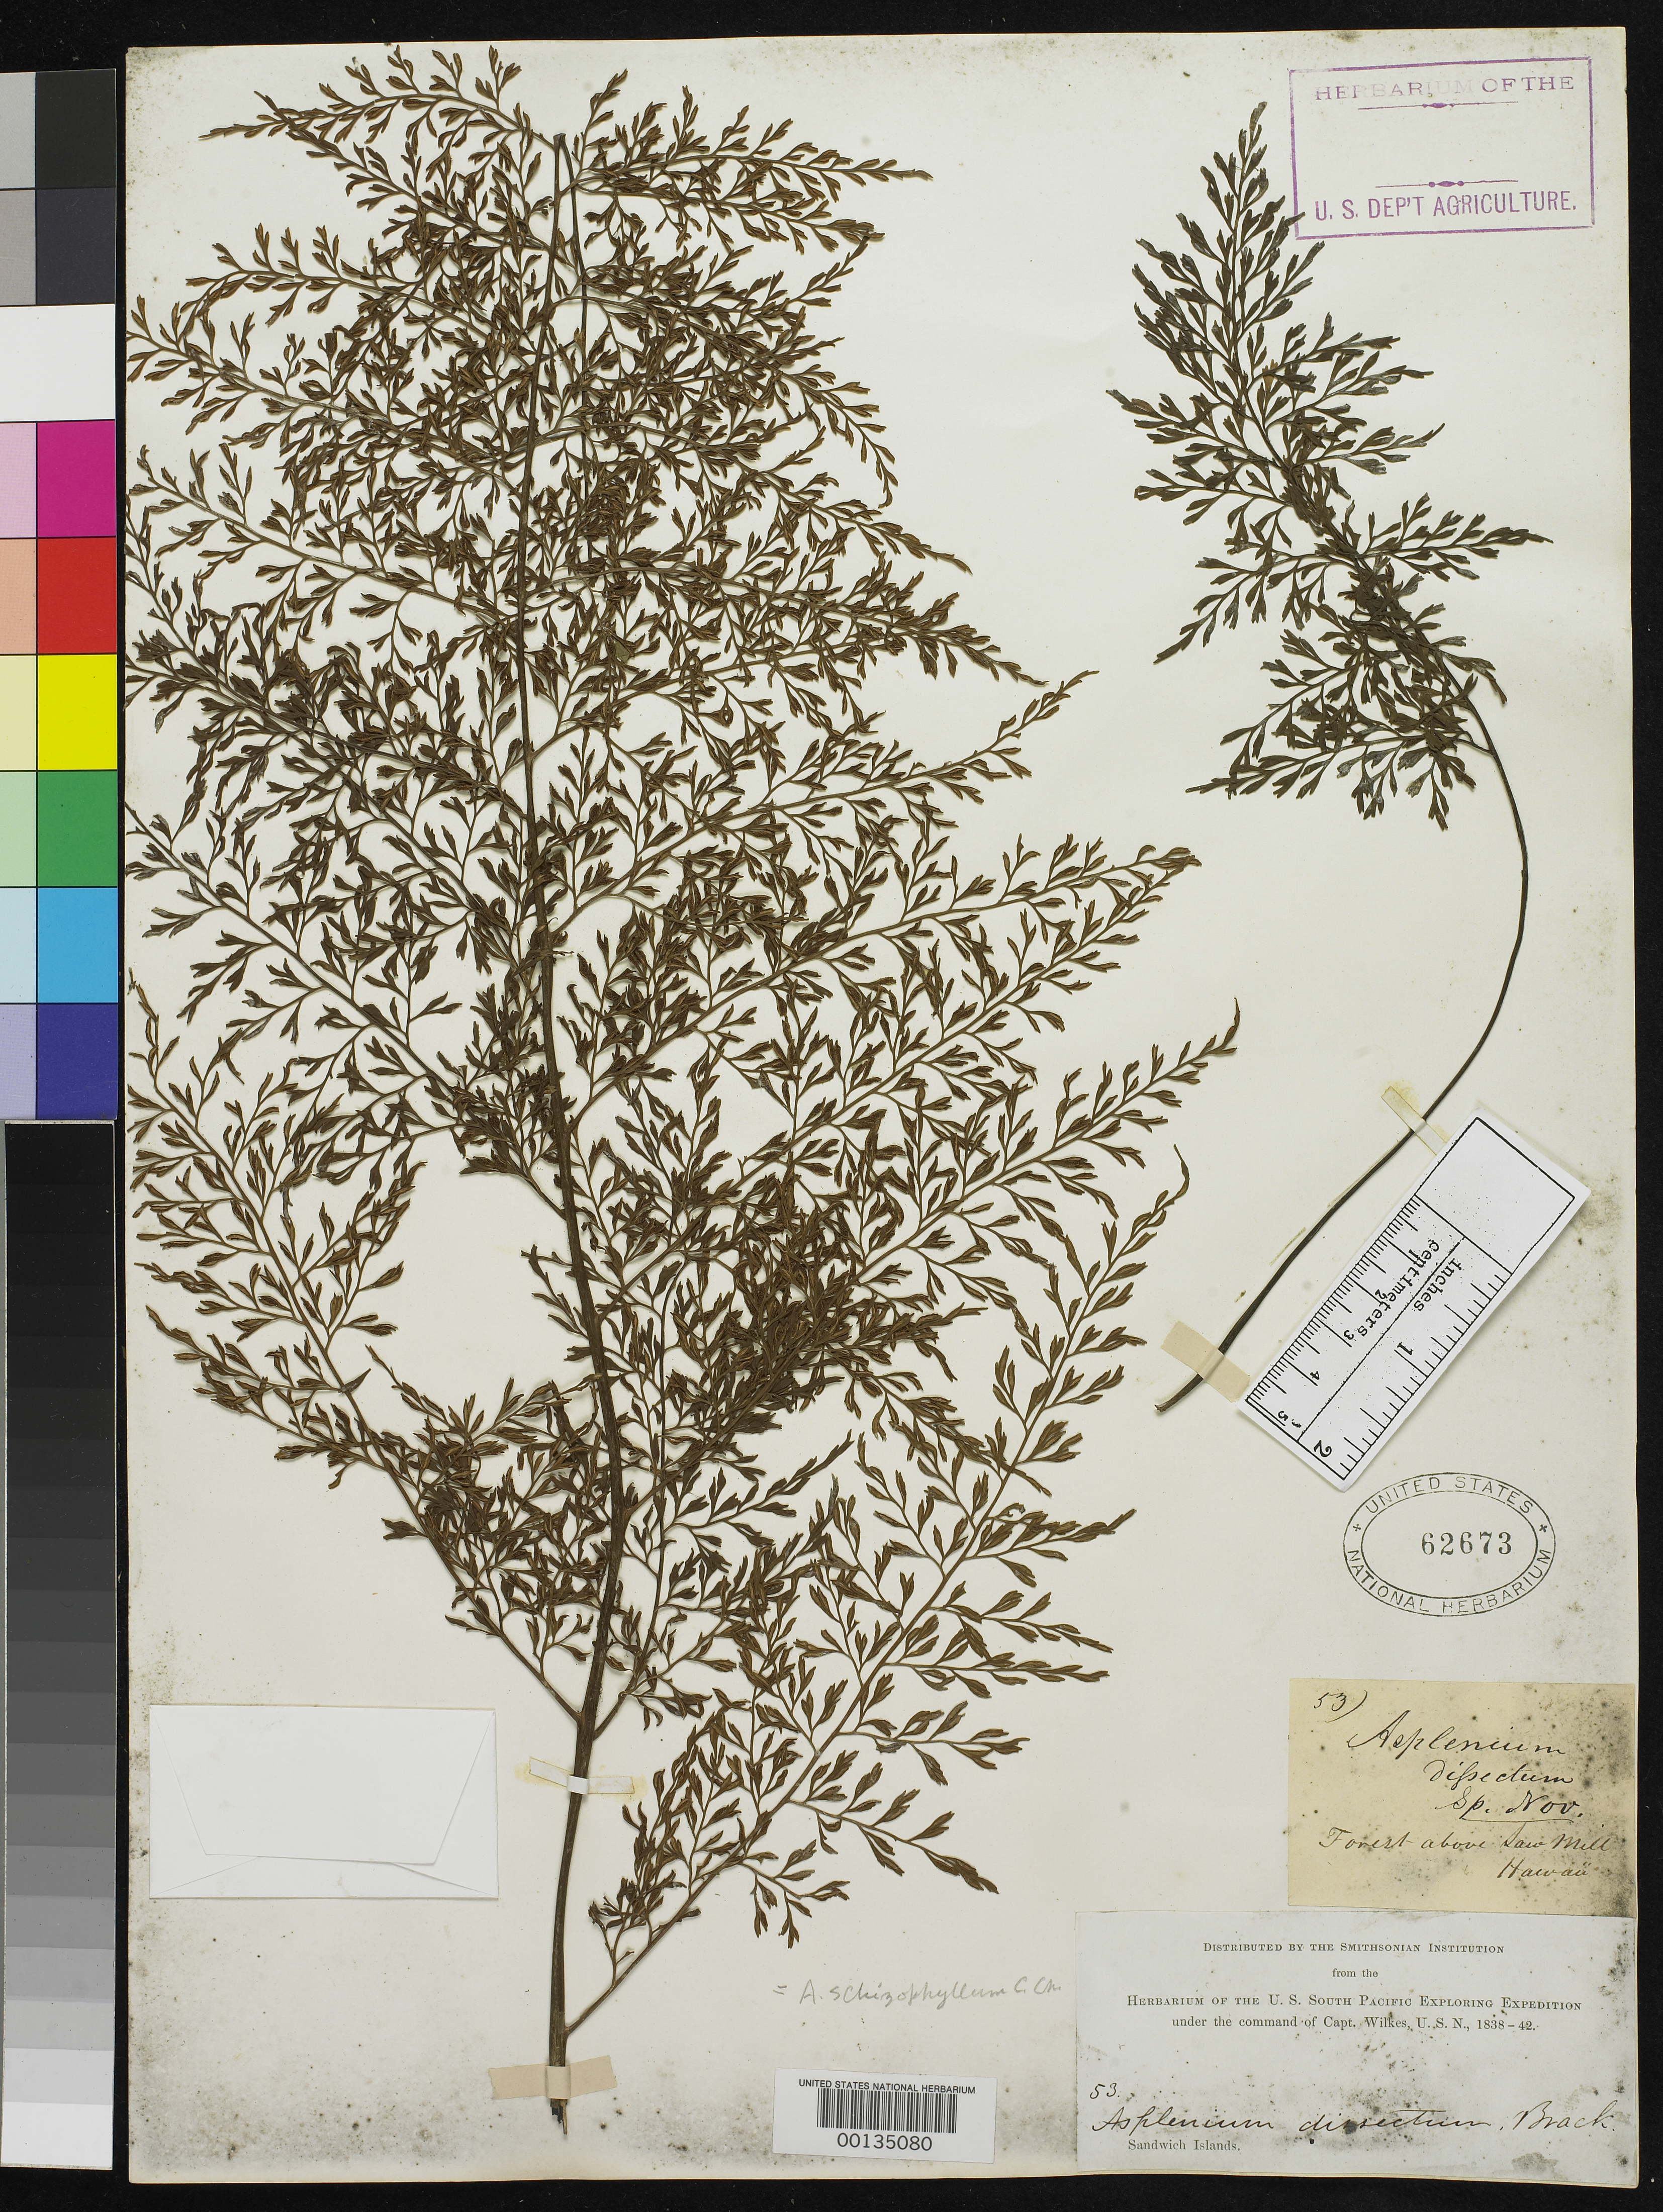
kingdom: Plantae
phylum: Tracheophyta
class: Polypodiopsida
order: Polypodiales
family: Aspleniaceae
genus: Asplenium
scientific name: Asplenium dissectum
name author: Brack. in Wilkes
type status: Type Collection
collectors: Wilkes Explor. Exped.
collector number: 53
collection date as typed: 1838 to -- --- 1842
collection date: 1838/1842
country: United States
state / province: Hawaii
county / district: Maui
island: Moloka'i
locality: Forest above saw mill.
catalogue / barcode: US 62673